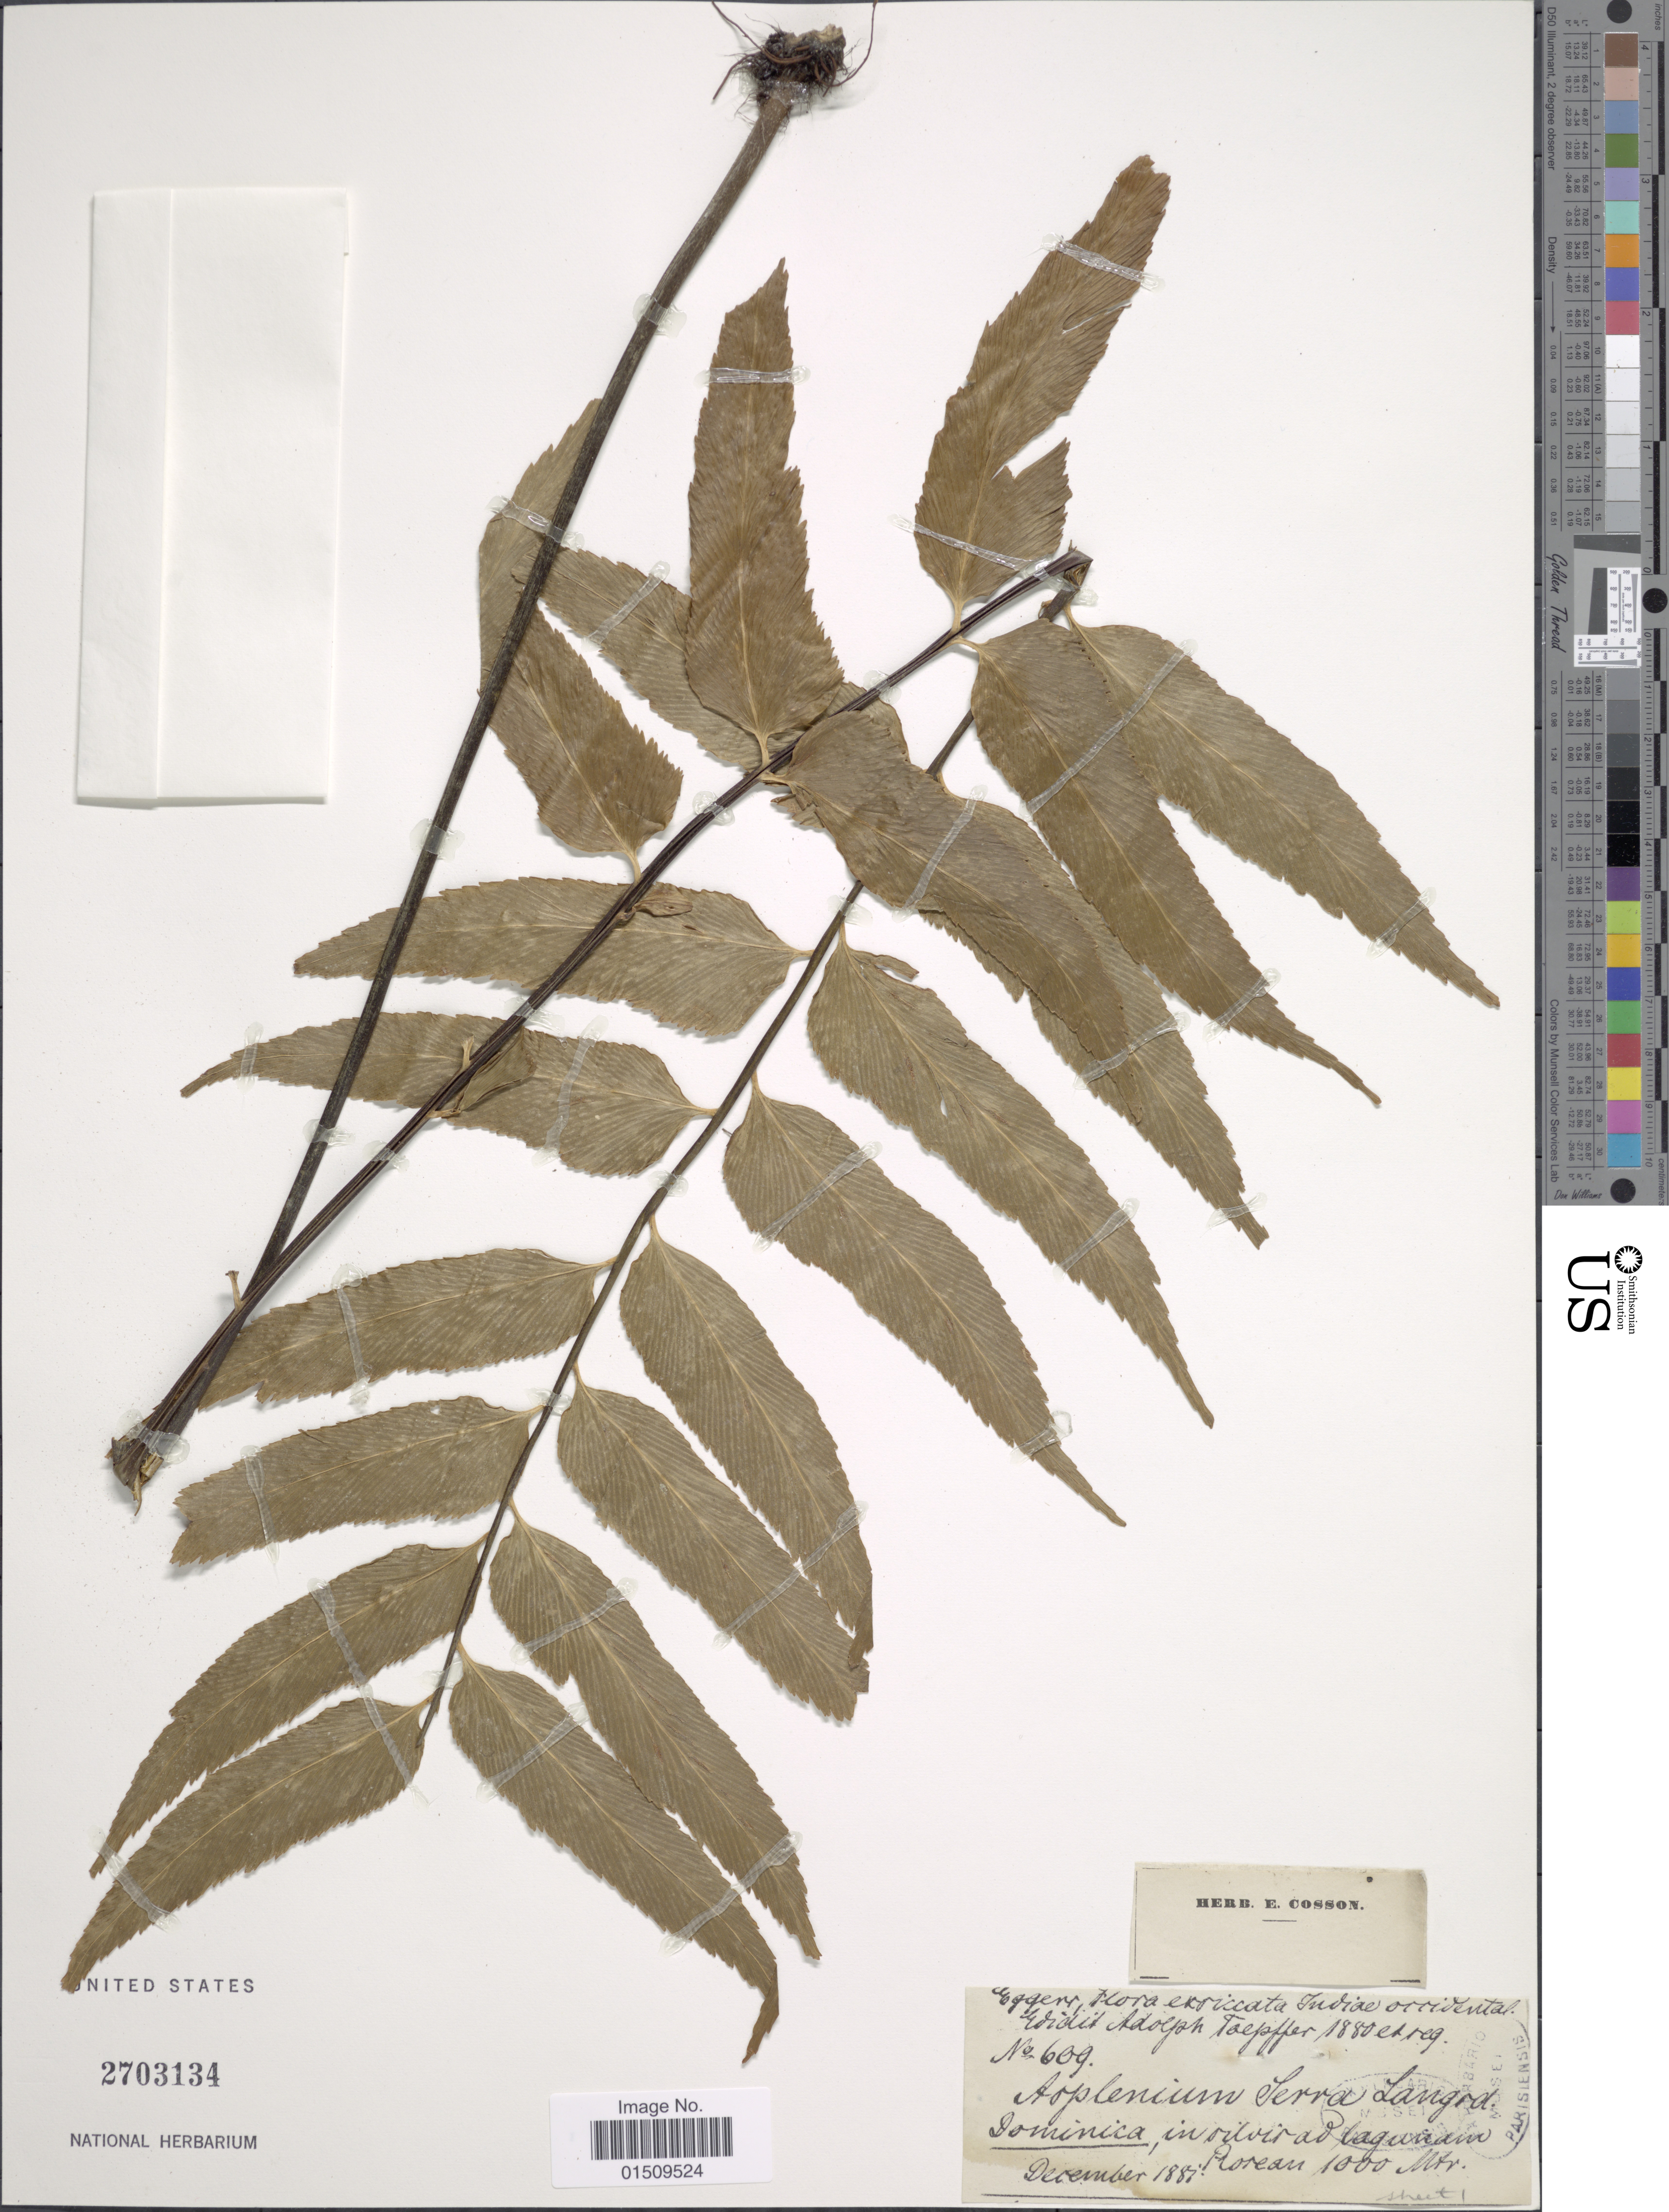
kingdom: Plantae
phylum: Tracheophyta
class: Polypodiopsida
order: Polypodiales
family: Aspleniaceae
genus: Asplenium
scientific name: Asplenium serra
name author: Langsd. & Fisch.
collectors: -. Eggers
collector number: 609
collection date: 1887-12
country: Dominica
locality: Indiae occidental. Dominica, in silvis ad lagunam Roseau.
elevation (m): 1000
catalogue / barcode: US 2703134